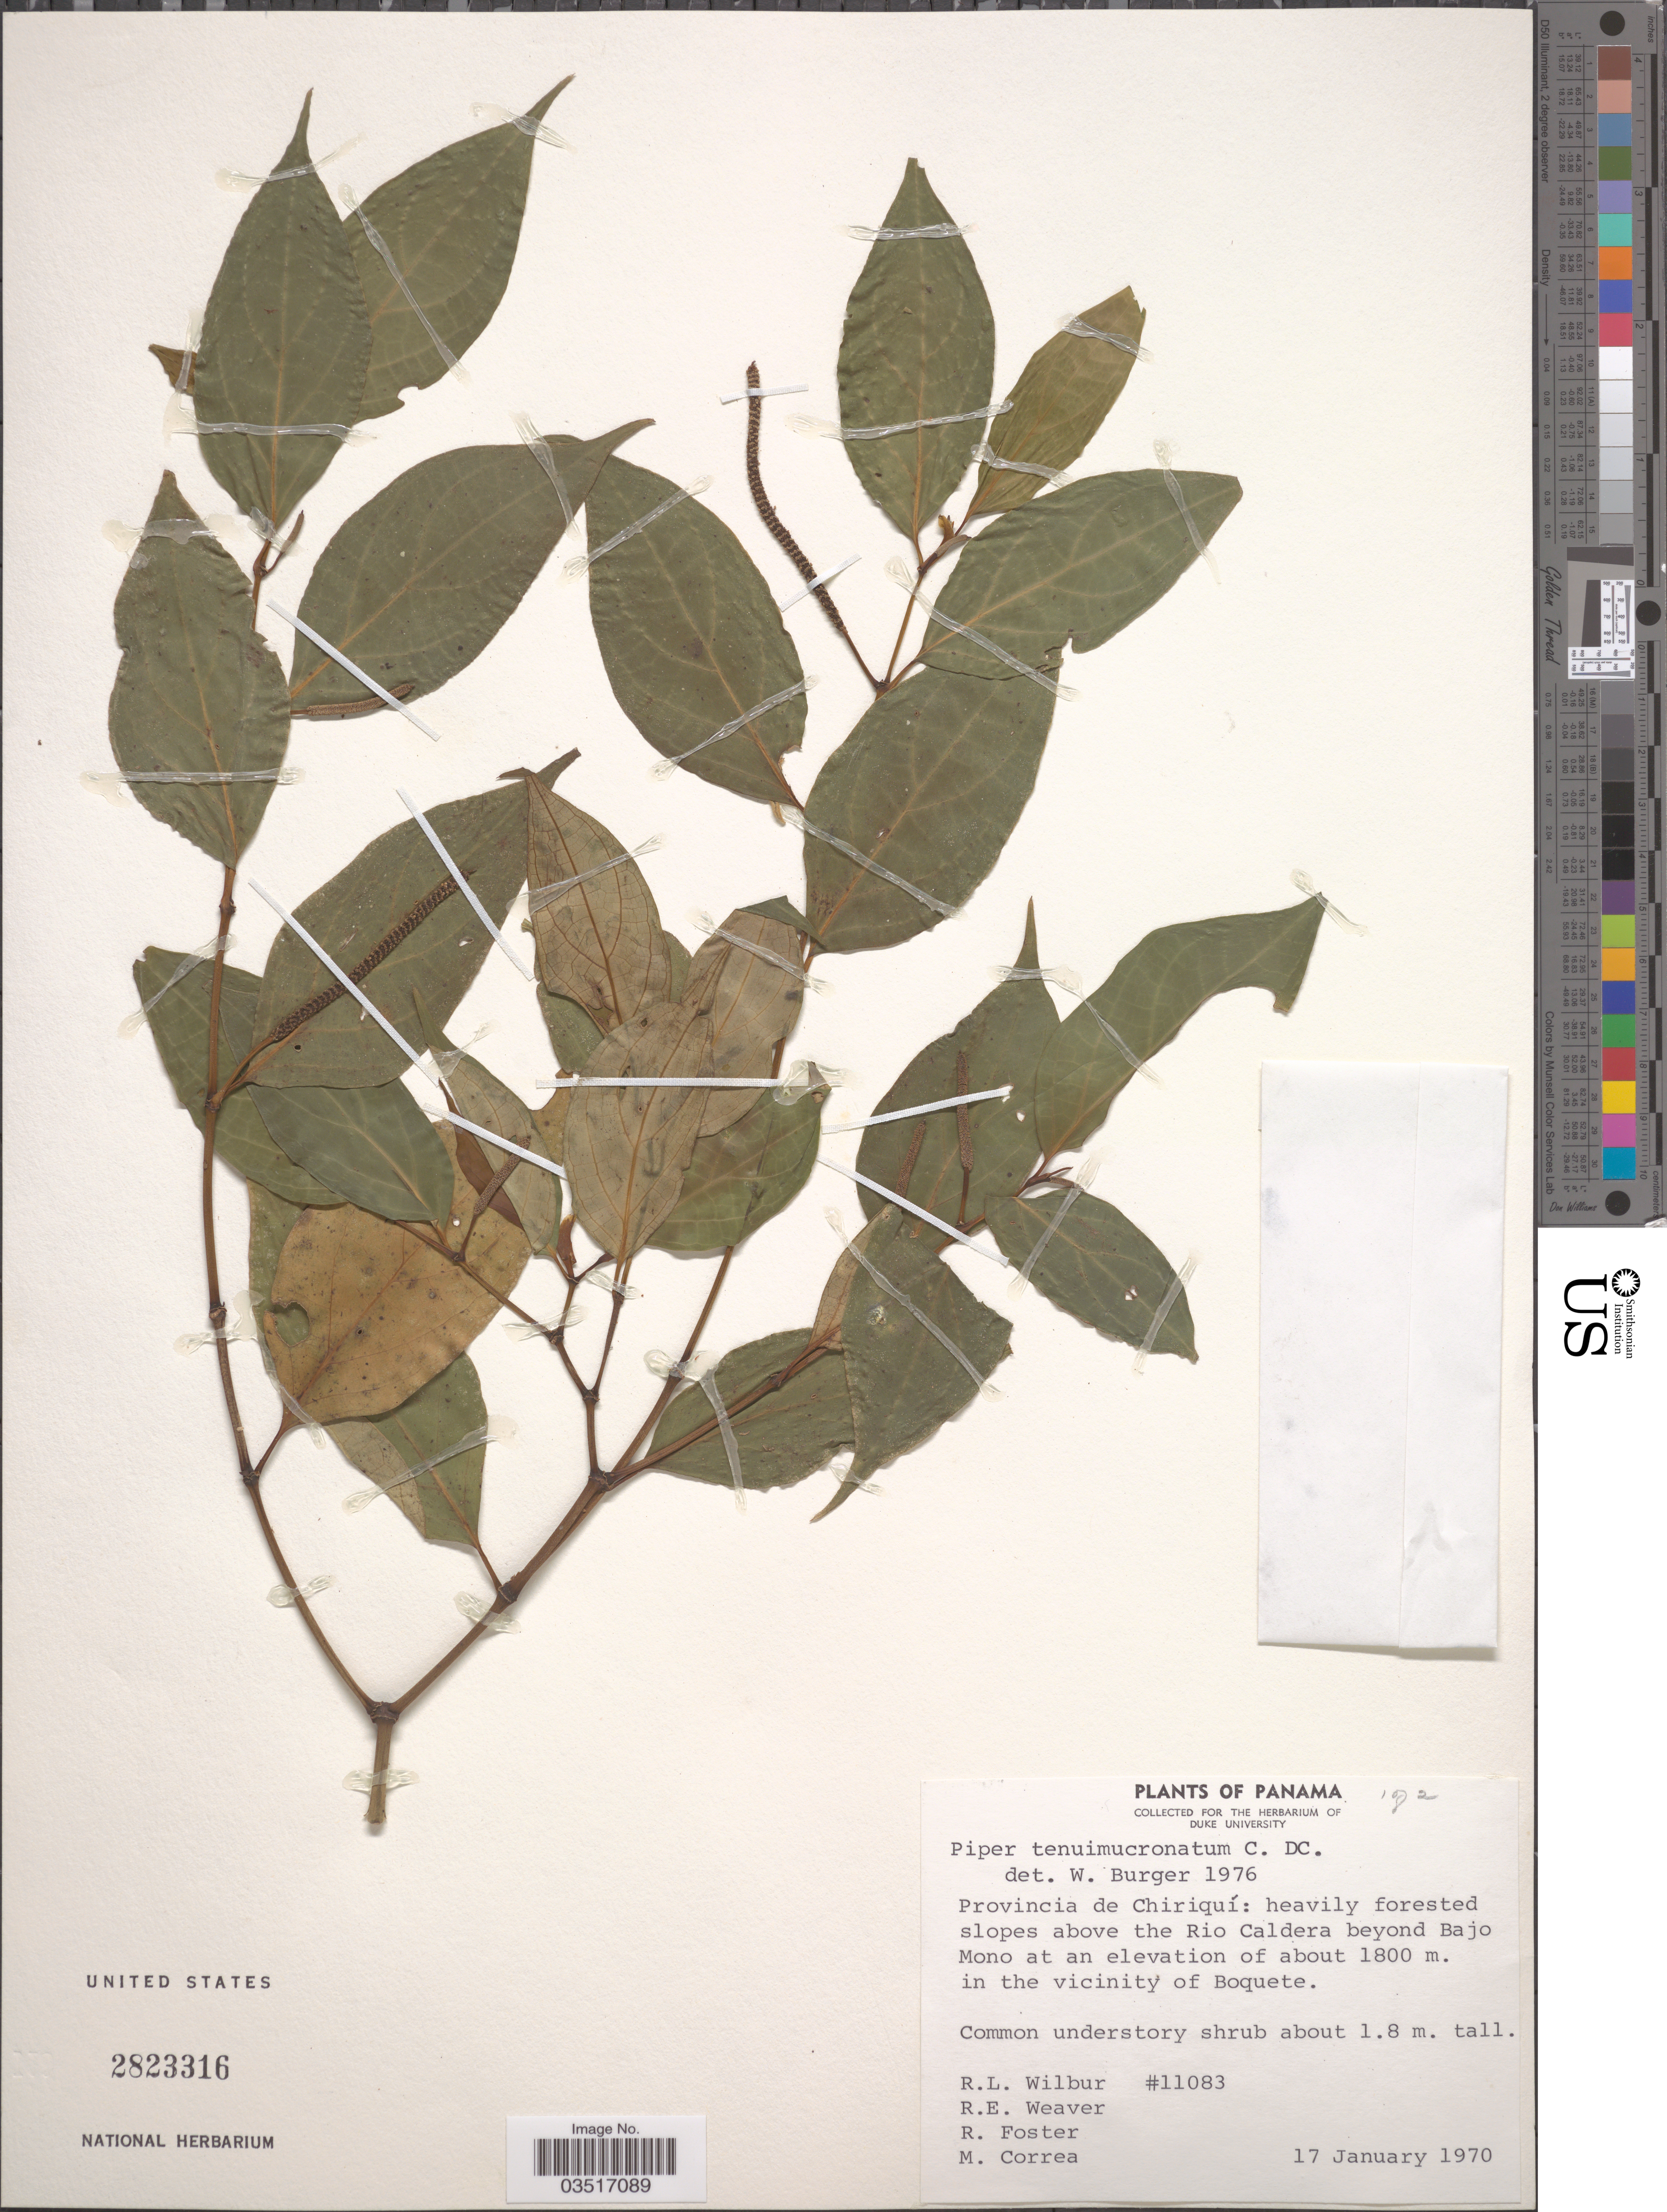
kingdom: Plantae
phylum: Tracheophyta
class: Magnoliopsida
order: Piperales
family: Piperaceae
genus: Piper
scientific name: Piper tenuimucronatum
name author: C. DC.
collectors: R. L. Wilbur, R. E. Weaver, R. Foster & M. Correa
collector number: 11083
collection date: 1970-01-17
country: Panama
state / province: Chiriqui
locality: Heavily forested slopes above the Rio Caldera beyond Bajo Mono in the vicinity of Boquete.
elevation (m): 1800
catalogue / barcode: US 2823316